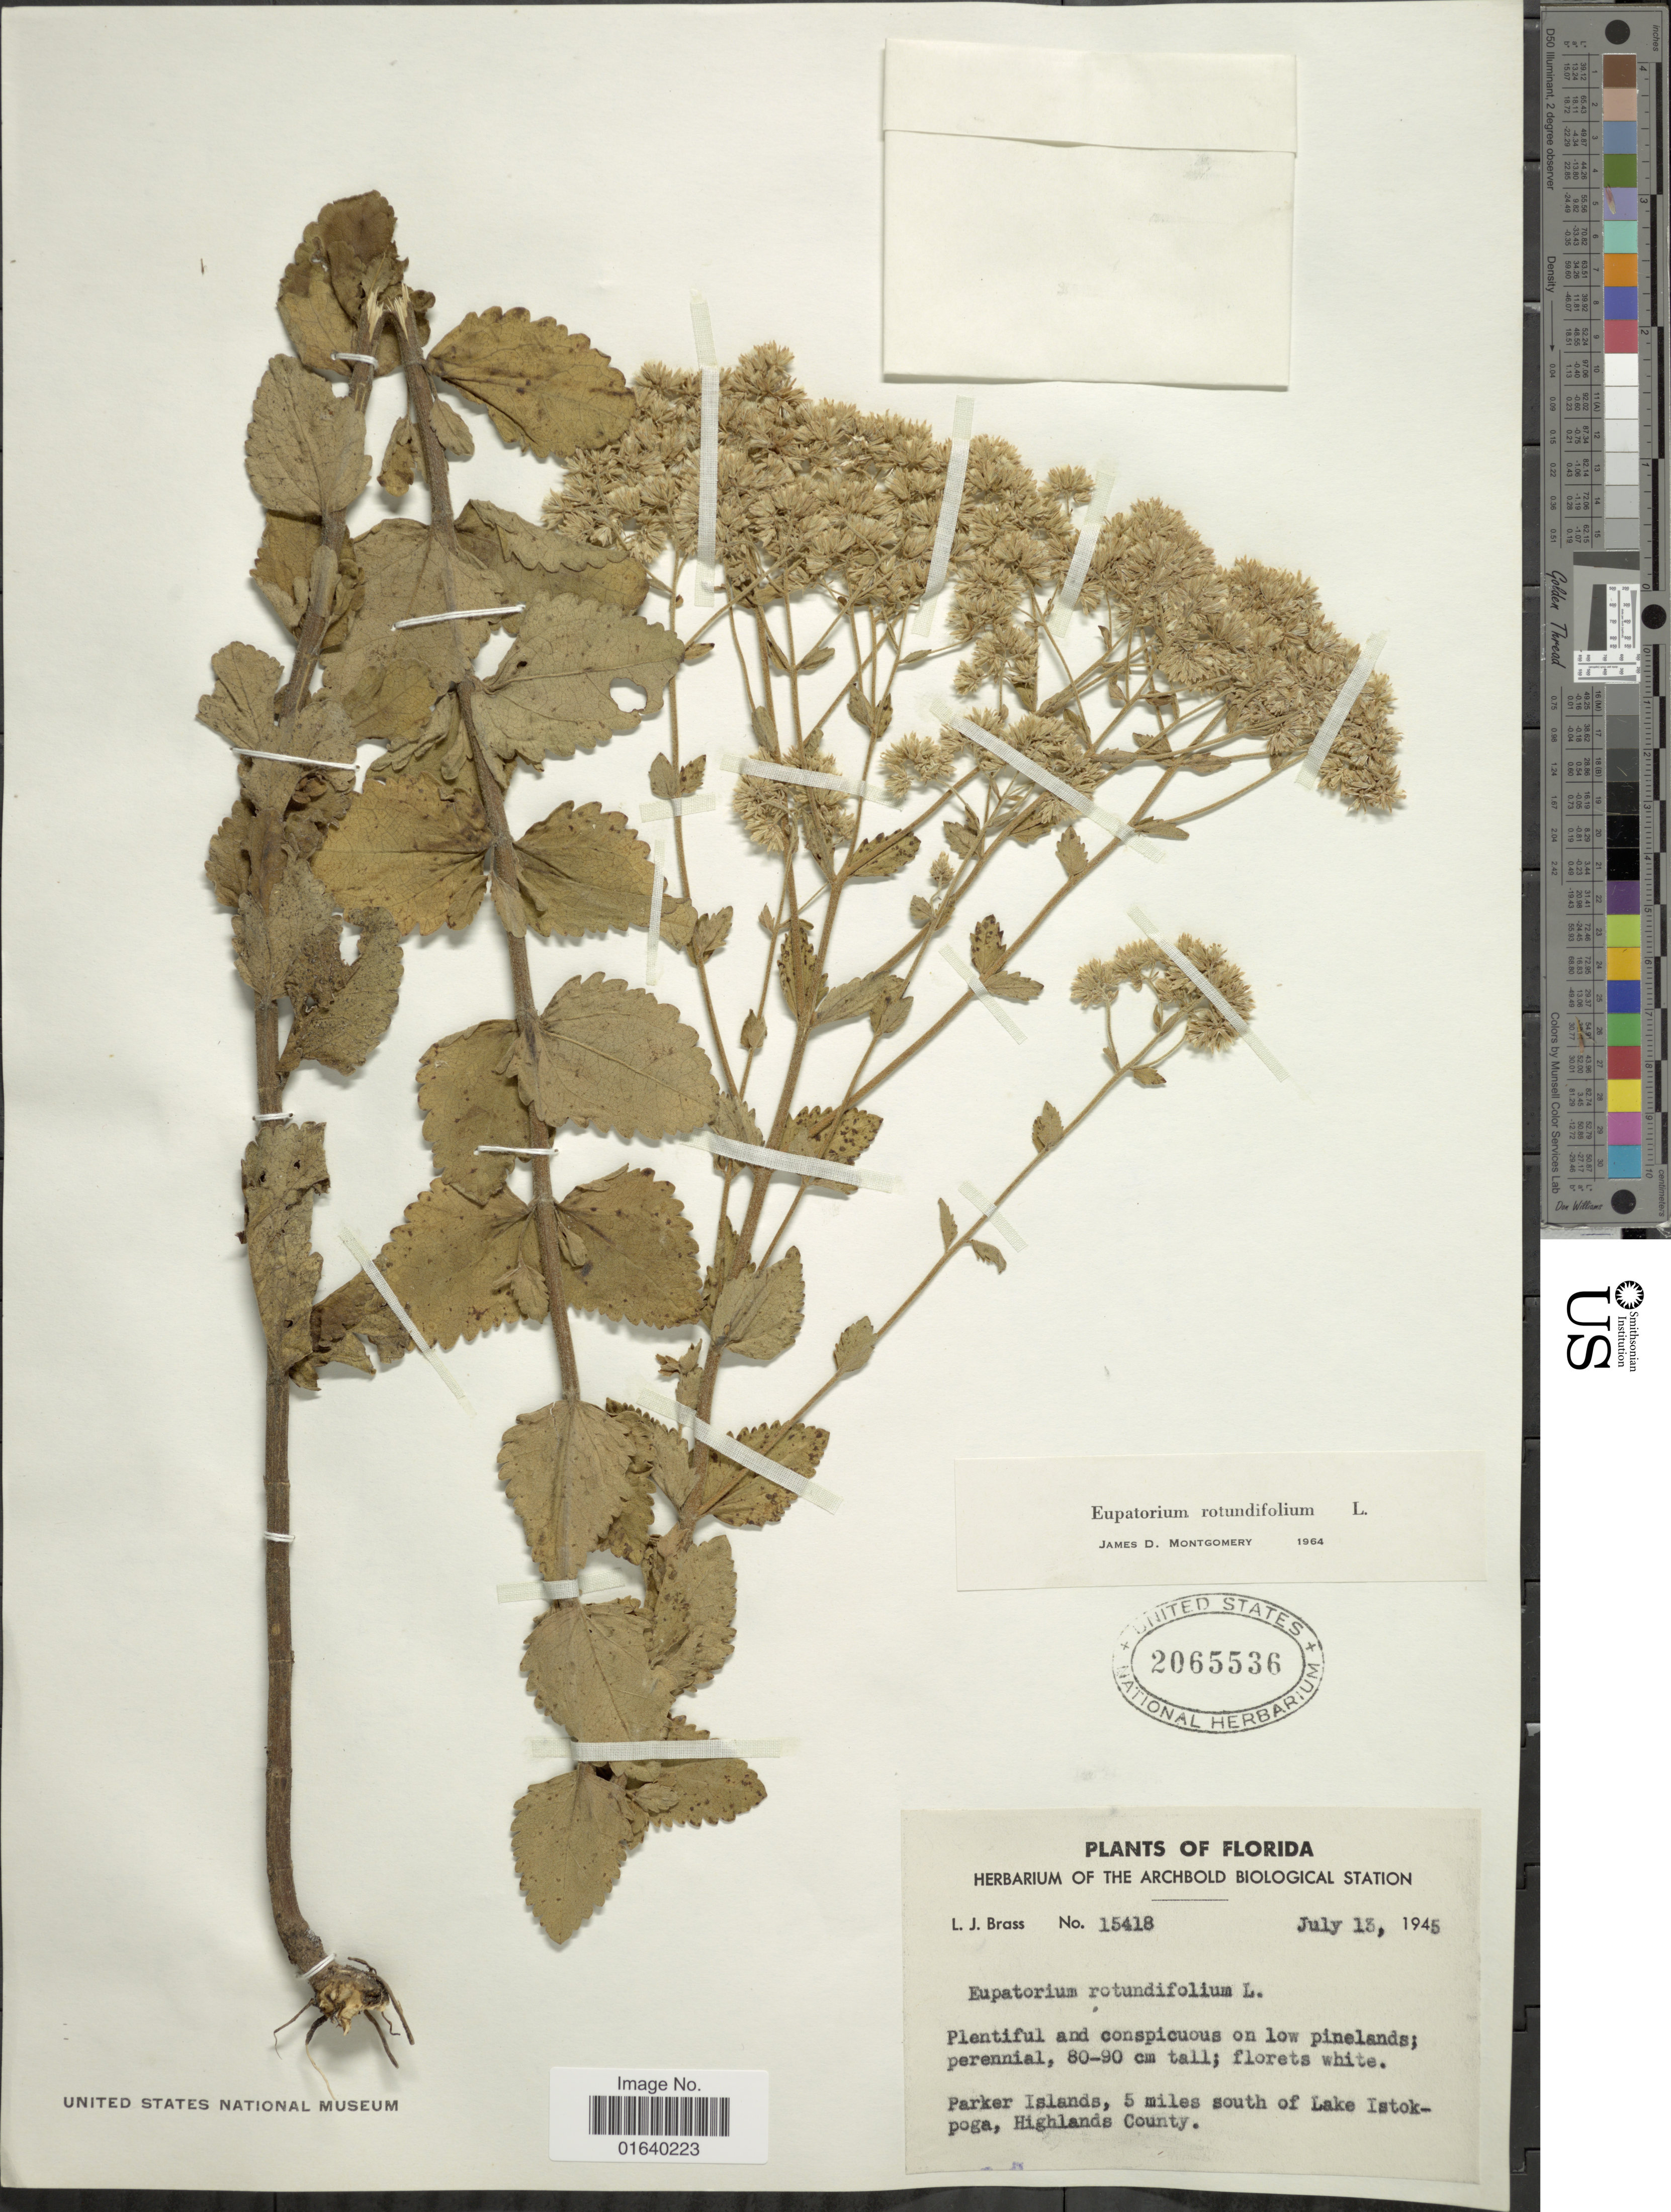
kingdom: Plantae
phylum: Tracheophyta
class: Magnoliopsida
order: Asterales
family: Asteraceae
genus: Eupatorium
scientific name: Eupatorium rotundifolium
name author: L.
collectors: L. J. Brass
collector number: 15418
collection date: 1945-07-13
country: United States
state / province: Florida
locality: Parker Island, 5 miles south of Lake Istokpoga, Highlands County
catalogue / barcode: US 2065536